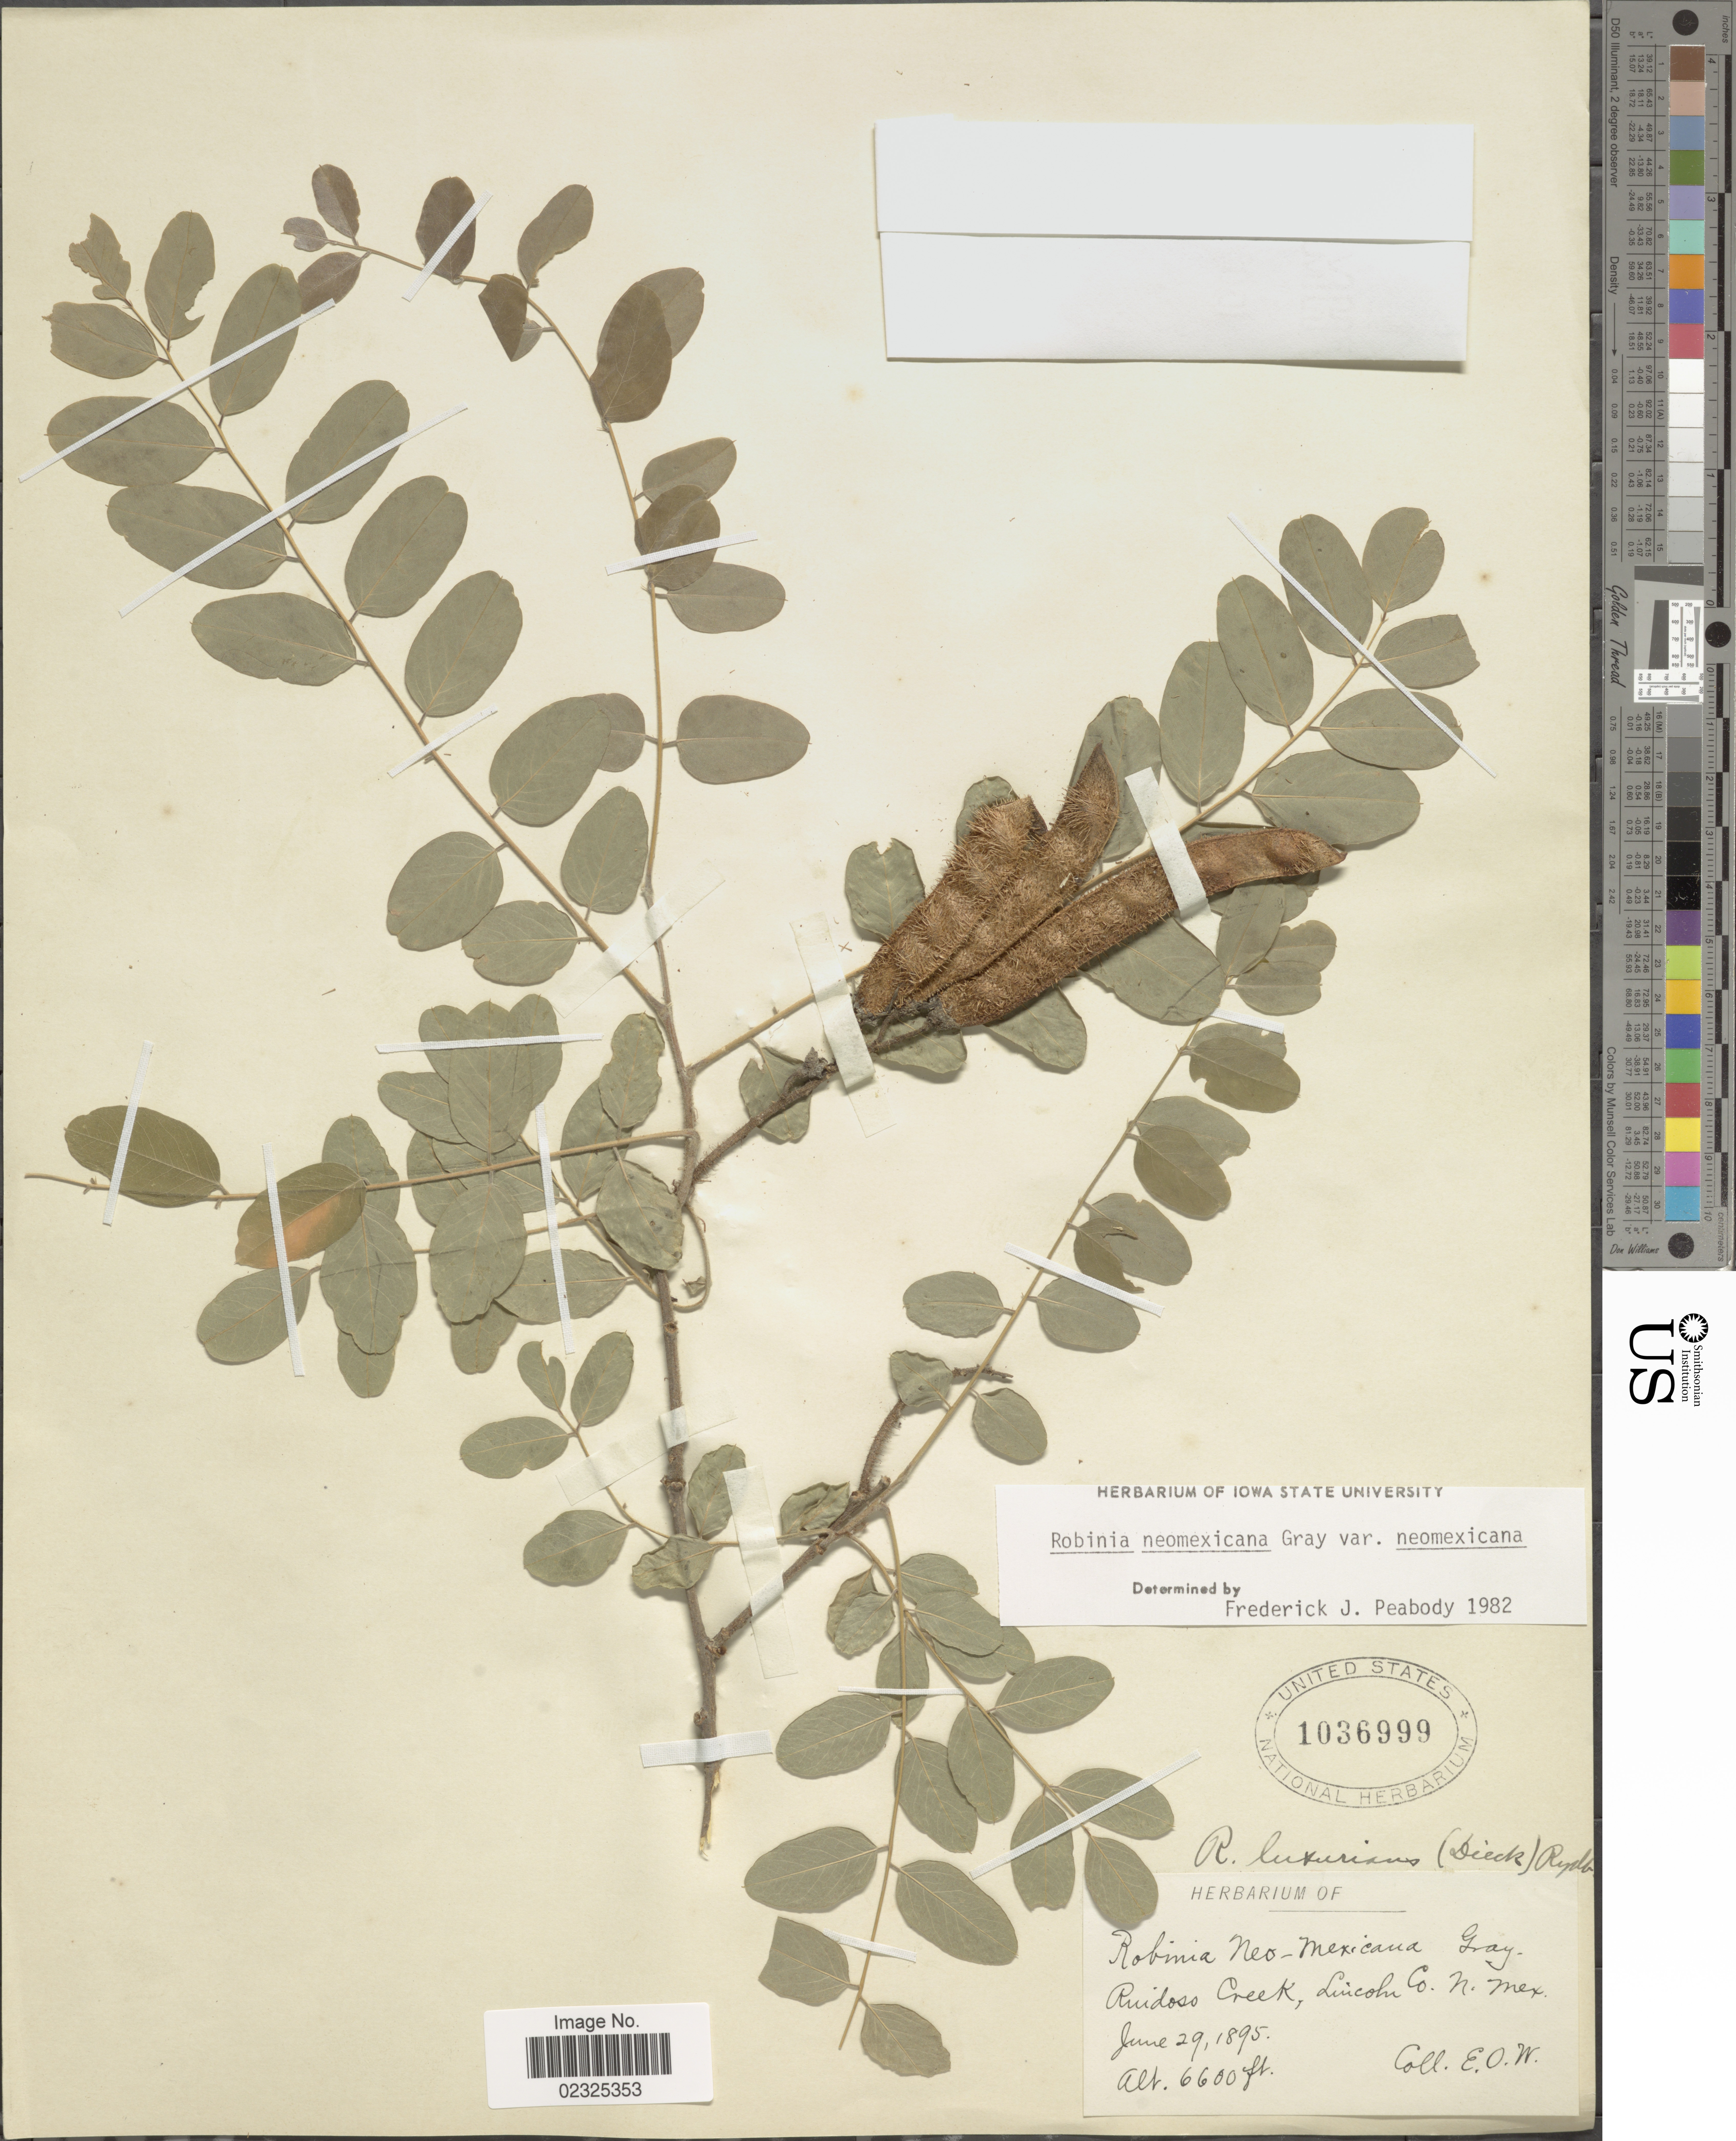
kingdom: Plantae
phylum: Tracheophyta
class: Magnoliopsida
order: Fabales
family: Fabaceae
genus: Robinia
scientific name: Robinia neomexicana var. neomexicana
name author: A. Gray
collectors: E. O. W.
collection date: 1895-06-29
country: United States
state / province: New Mexico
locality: Ruidoso Creek, Lincoln Co.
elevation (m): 2012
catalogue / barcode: US 1036999